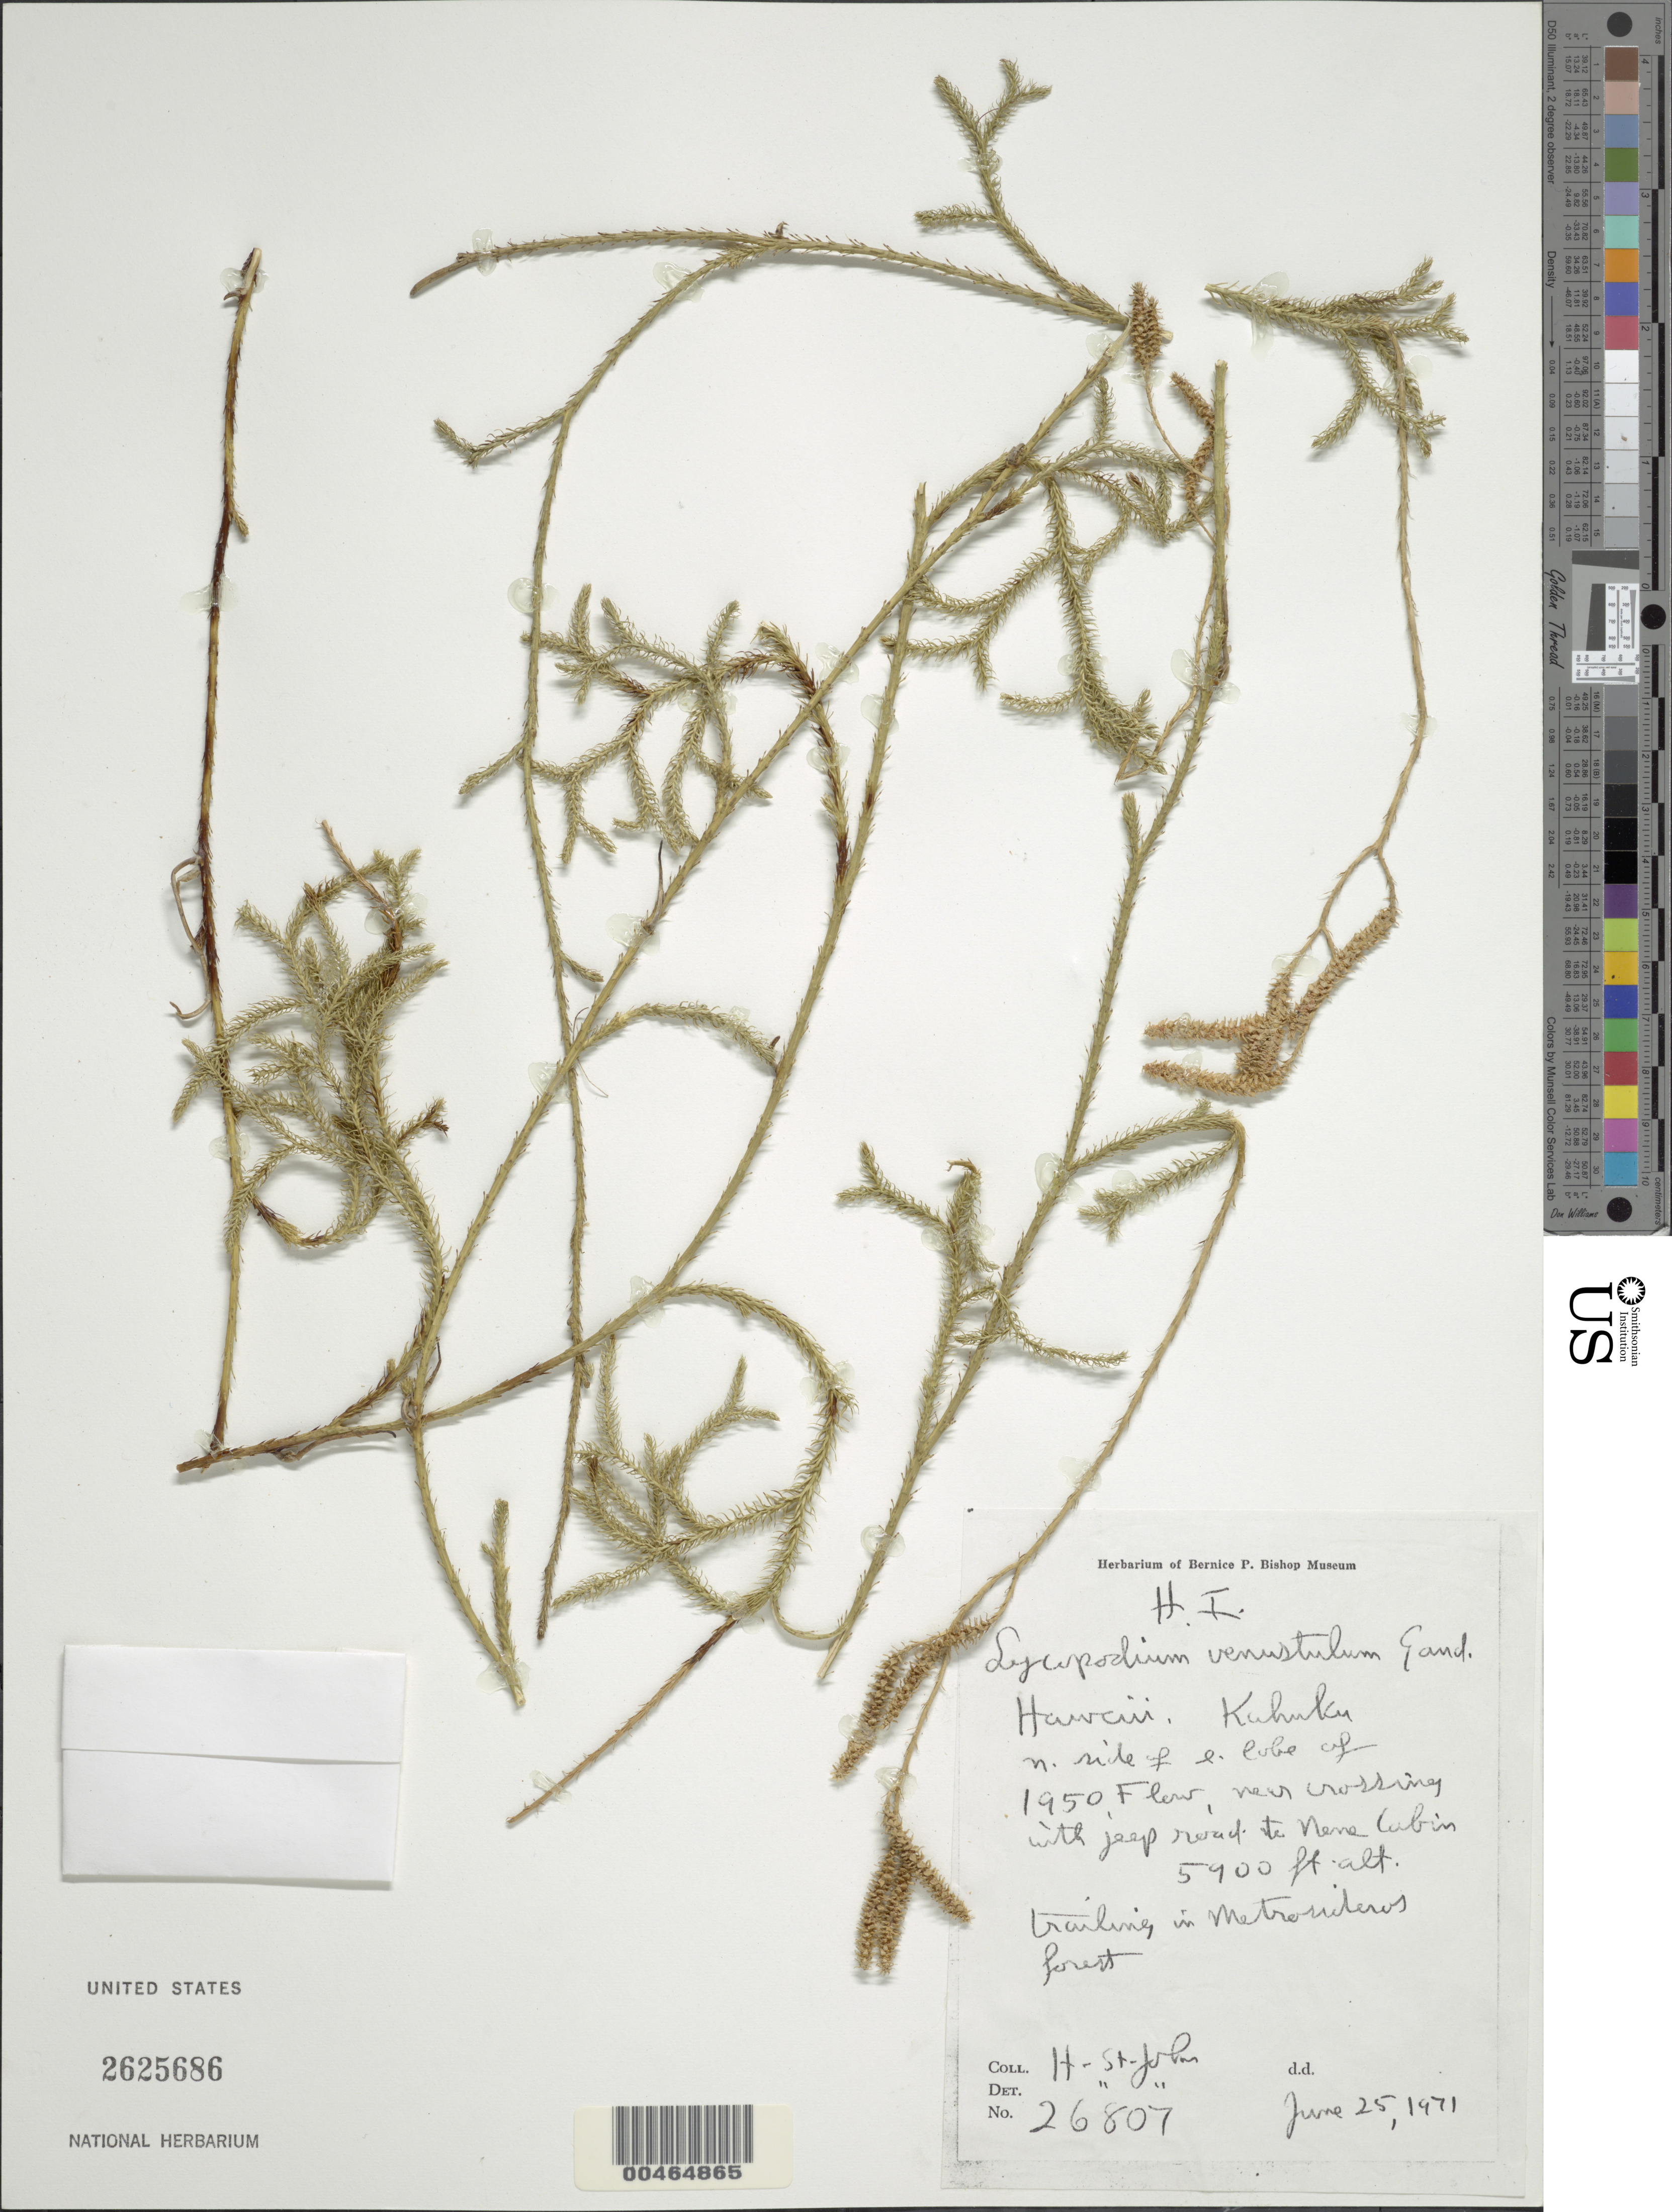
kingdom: Plantae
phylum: Tracheophyta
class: Lycopodiopsida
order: Lycopodiales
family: Lycopodiaceae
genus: Lycopodium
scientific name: Lycopodium venustulum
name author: Gaudich.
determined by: St. John, H.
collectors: H. St. John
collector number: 26807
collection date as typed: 25 Jun 1971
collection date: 1971-06-25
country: United States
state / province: Hawaii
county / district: Hawaii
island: Hawaii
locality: Kuhuku, N side of E lobe of 1950 Flew, near crossing with Jeep Road to Nene Cabin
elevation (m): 1798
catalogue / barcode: US 2625686